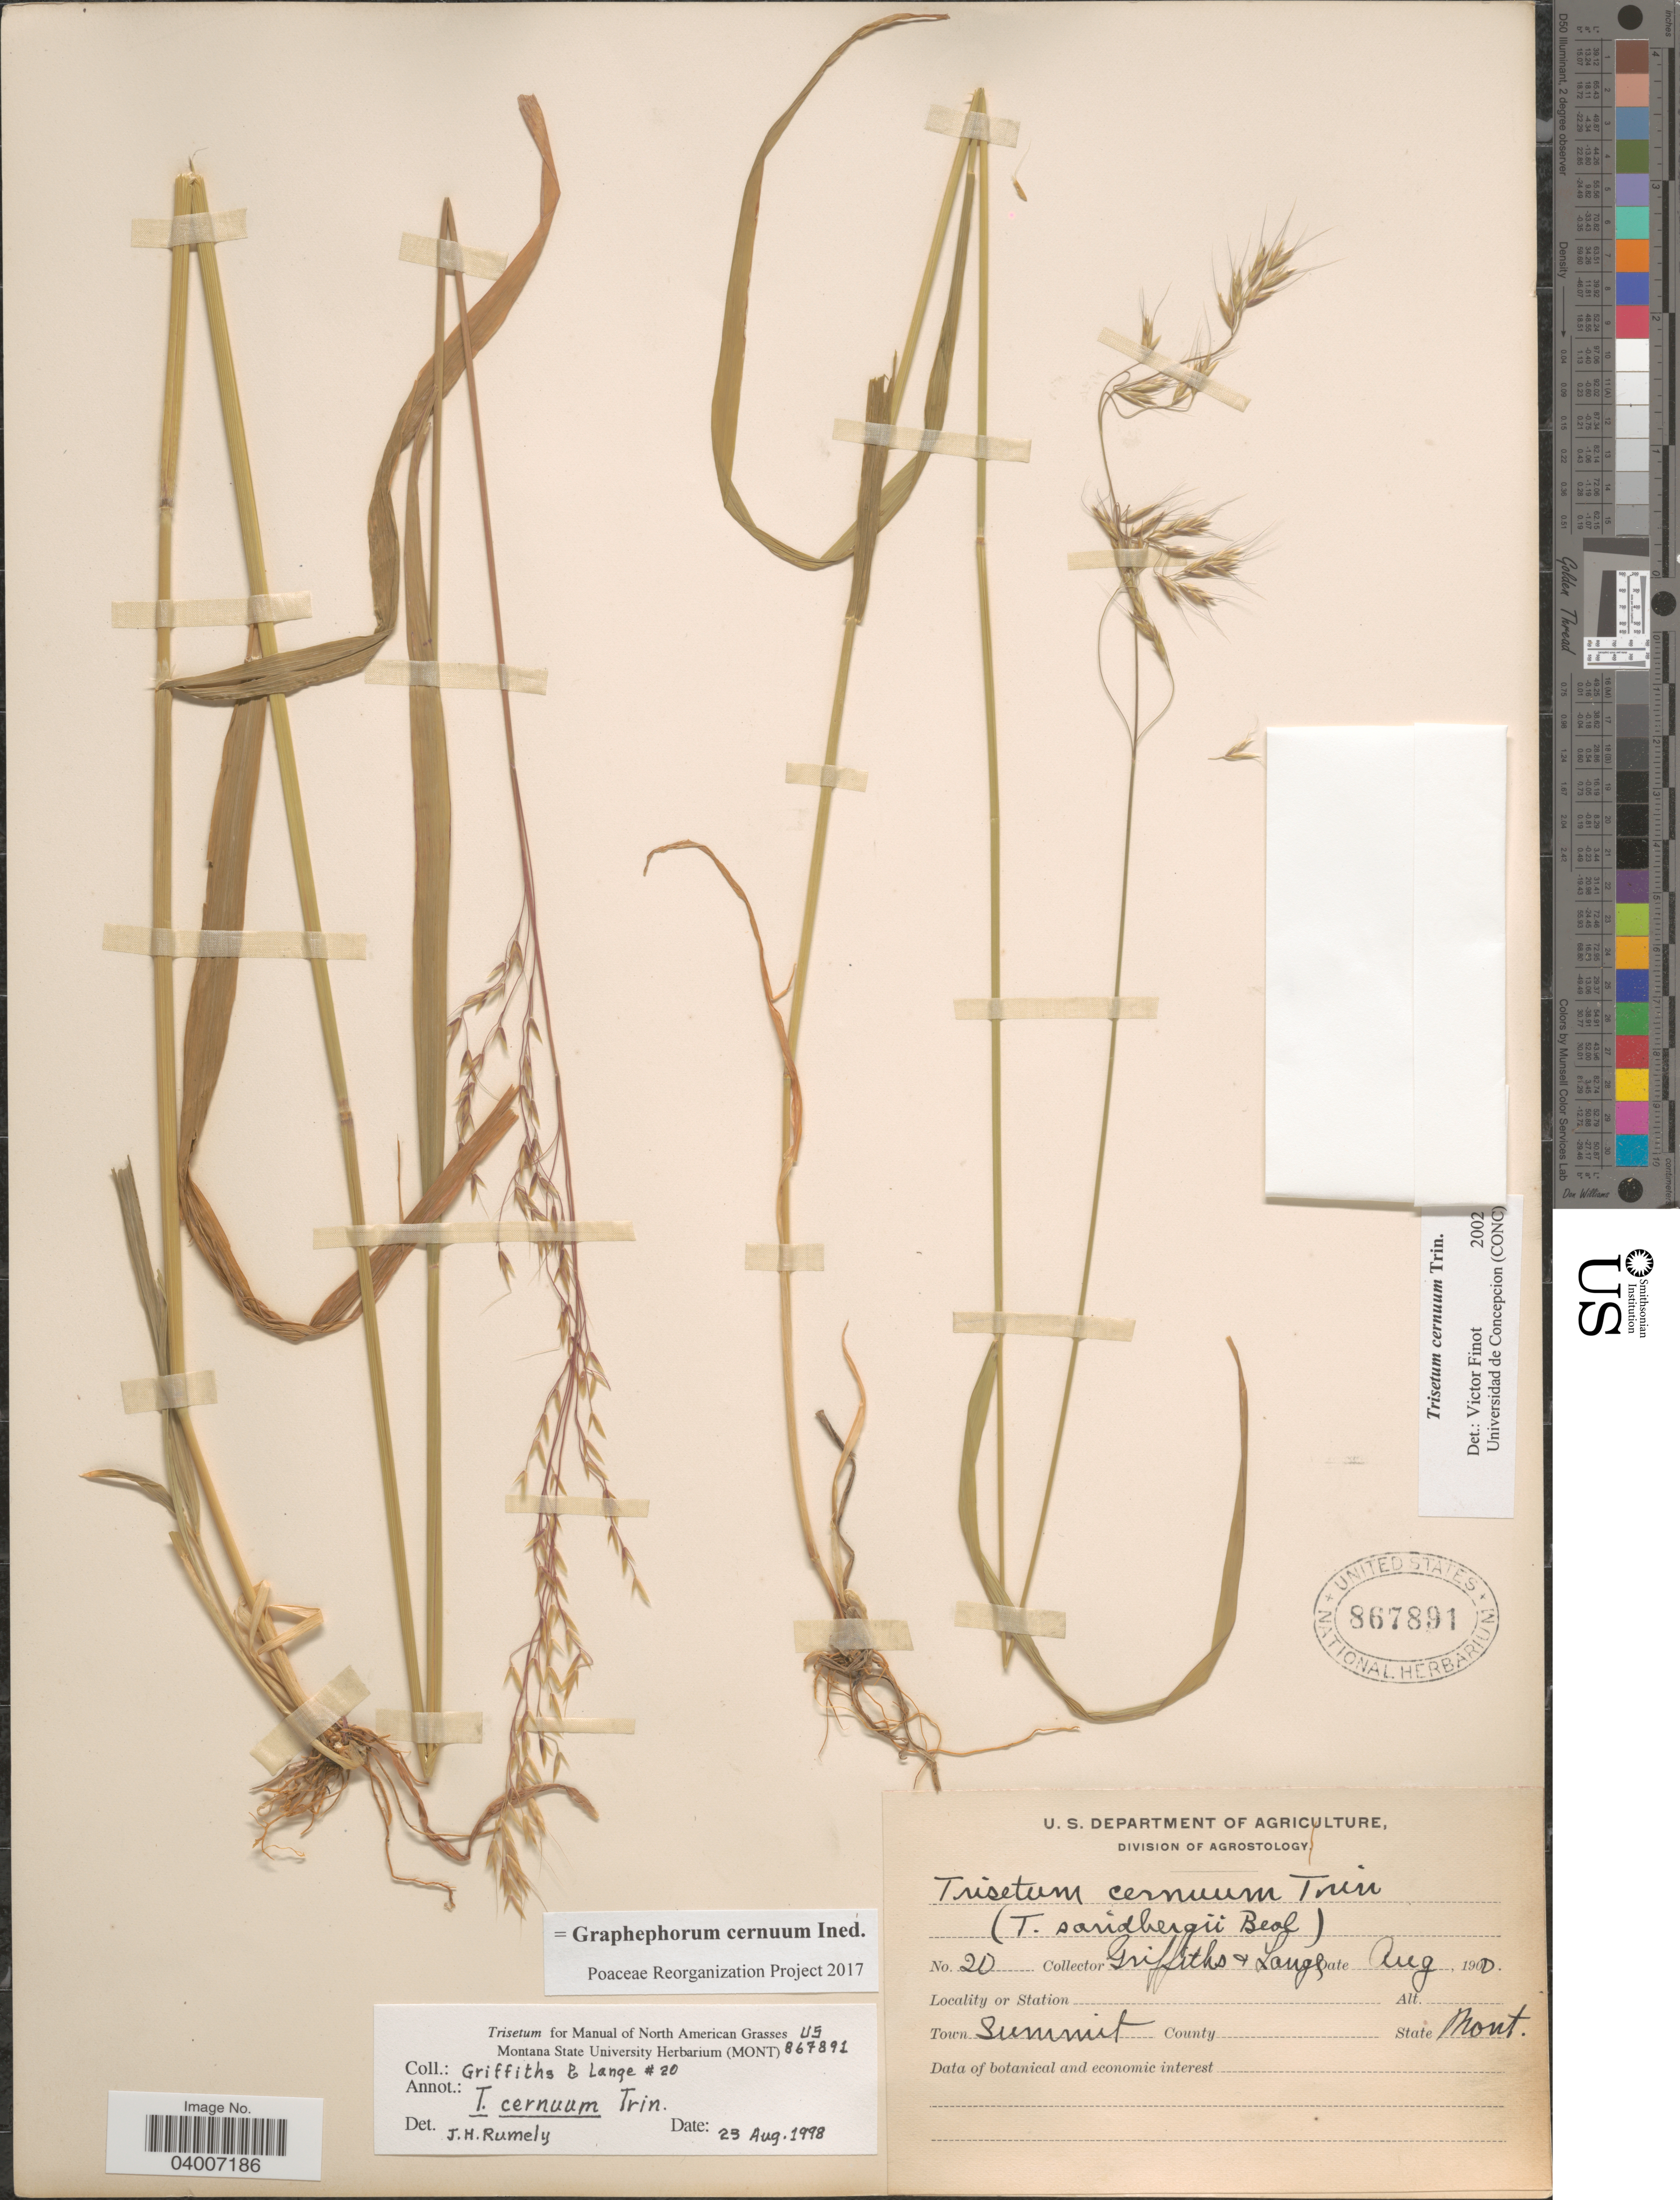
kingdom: Plantae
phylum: Tracheophyta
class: Liliopsida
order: Poales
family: Poaceae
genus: Graphephorum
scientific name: Graphephorum cernuum ined.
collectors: -- Griffiths & -- Lange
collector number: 20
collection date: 1900-08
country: United States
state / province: Montana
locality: Town Summit.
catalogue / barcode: US 867891